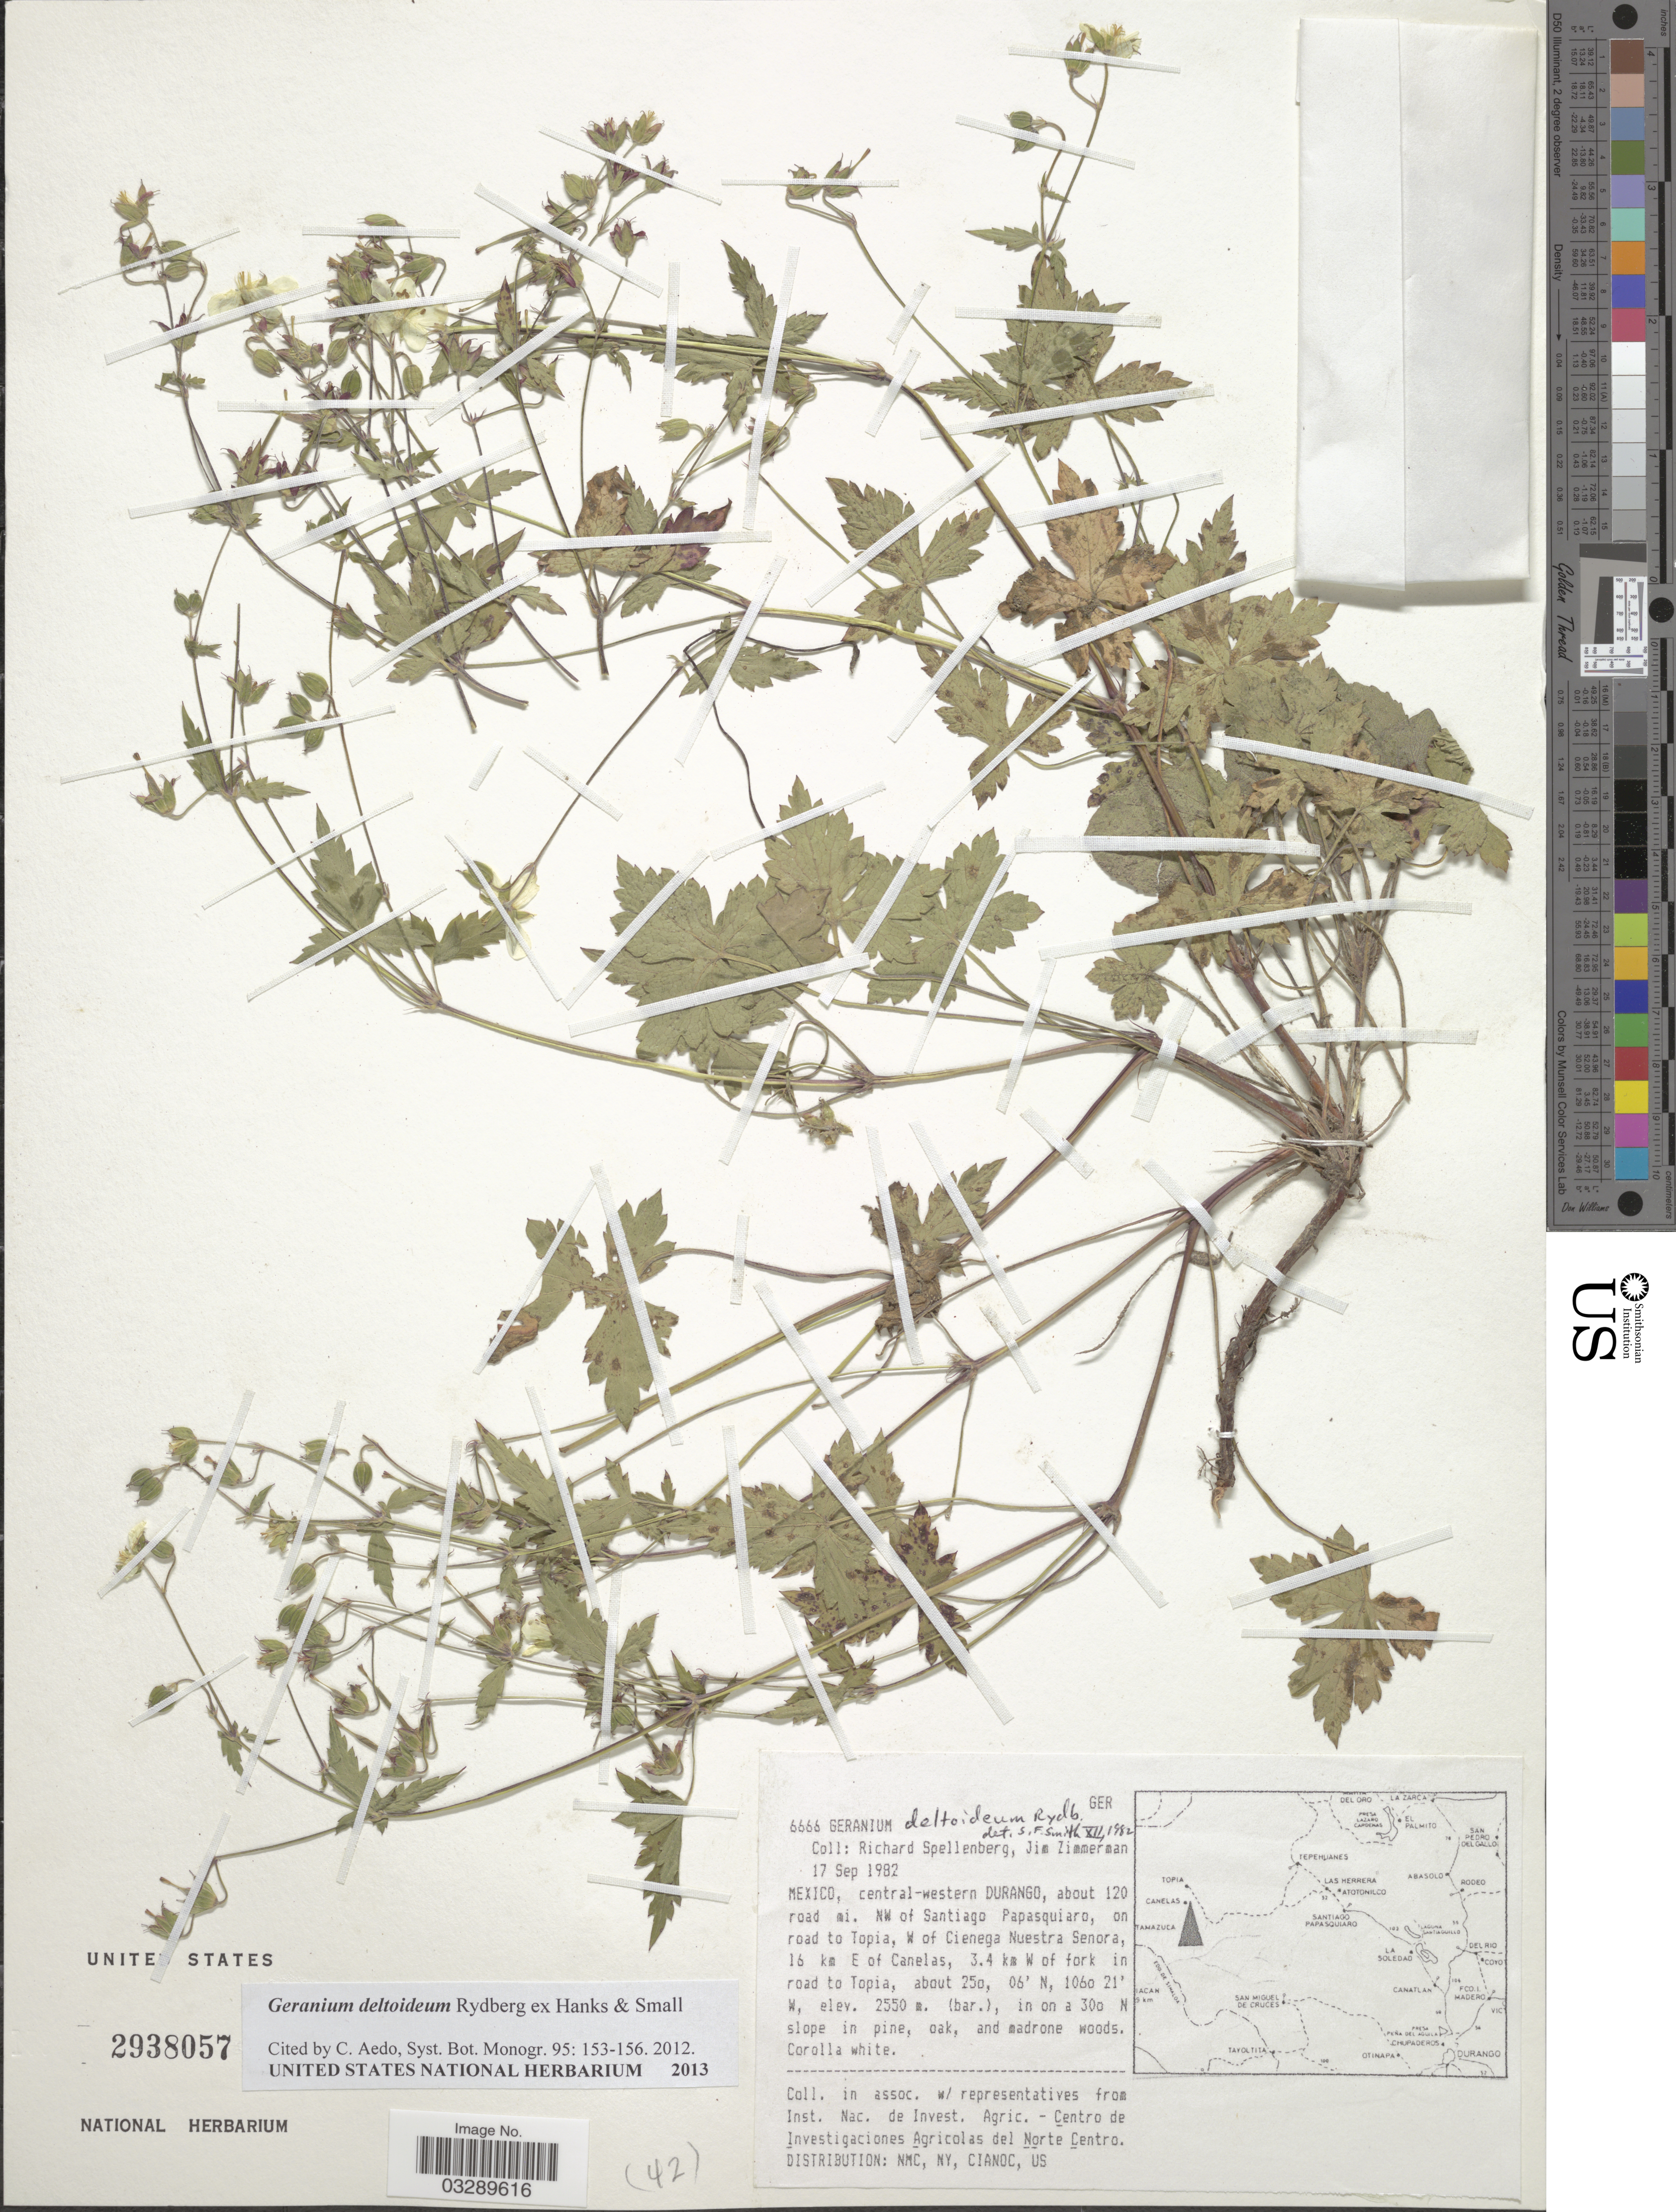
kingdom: Plantae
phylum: Tracheophyta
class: Magnoliopsida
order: Geraniales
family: Geraniaceae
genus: Geranium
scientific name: Geranium deltoideum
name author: Rydb.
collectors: R. Spellenberg & J. Zimmerman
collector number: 6666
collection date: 1982-09-17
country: Mexico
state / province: Durango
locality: Central-western Durango, about 120 road mi. NW of Santiago Papasquiaro, on road to Topia, W of Cienega Nuestra Senora, 16 km E of Canelas, 3.4 km W of fork in road to Topia.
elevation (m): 2550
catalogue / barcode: US 2938057